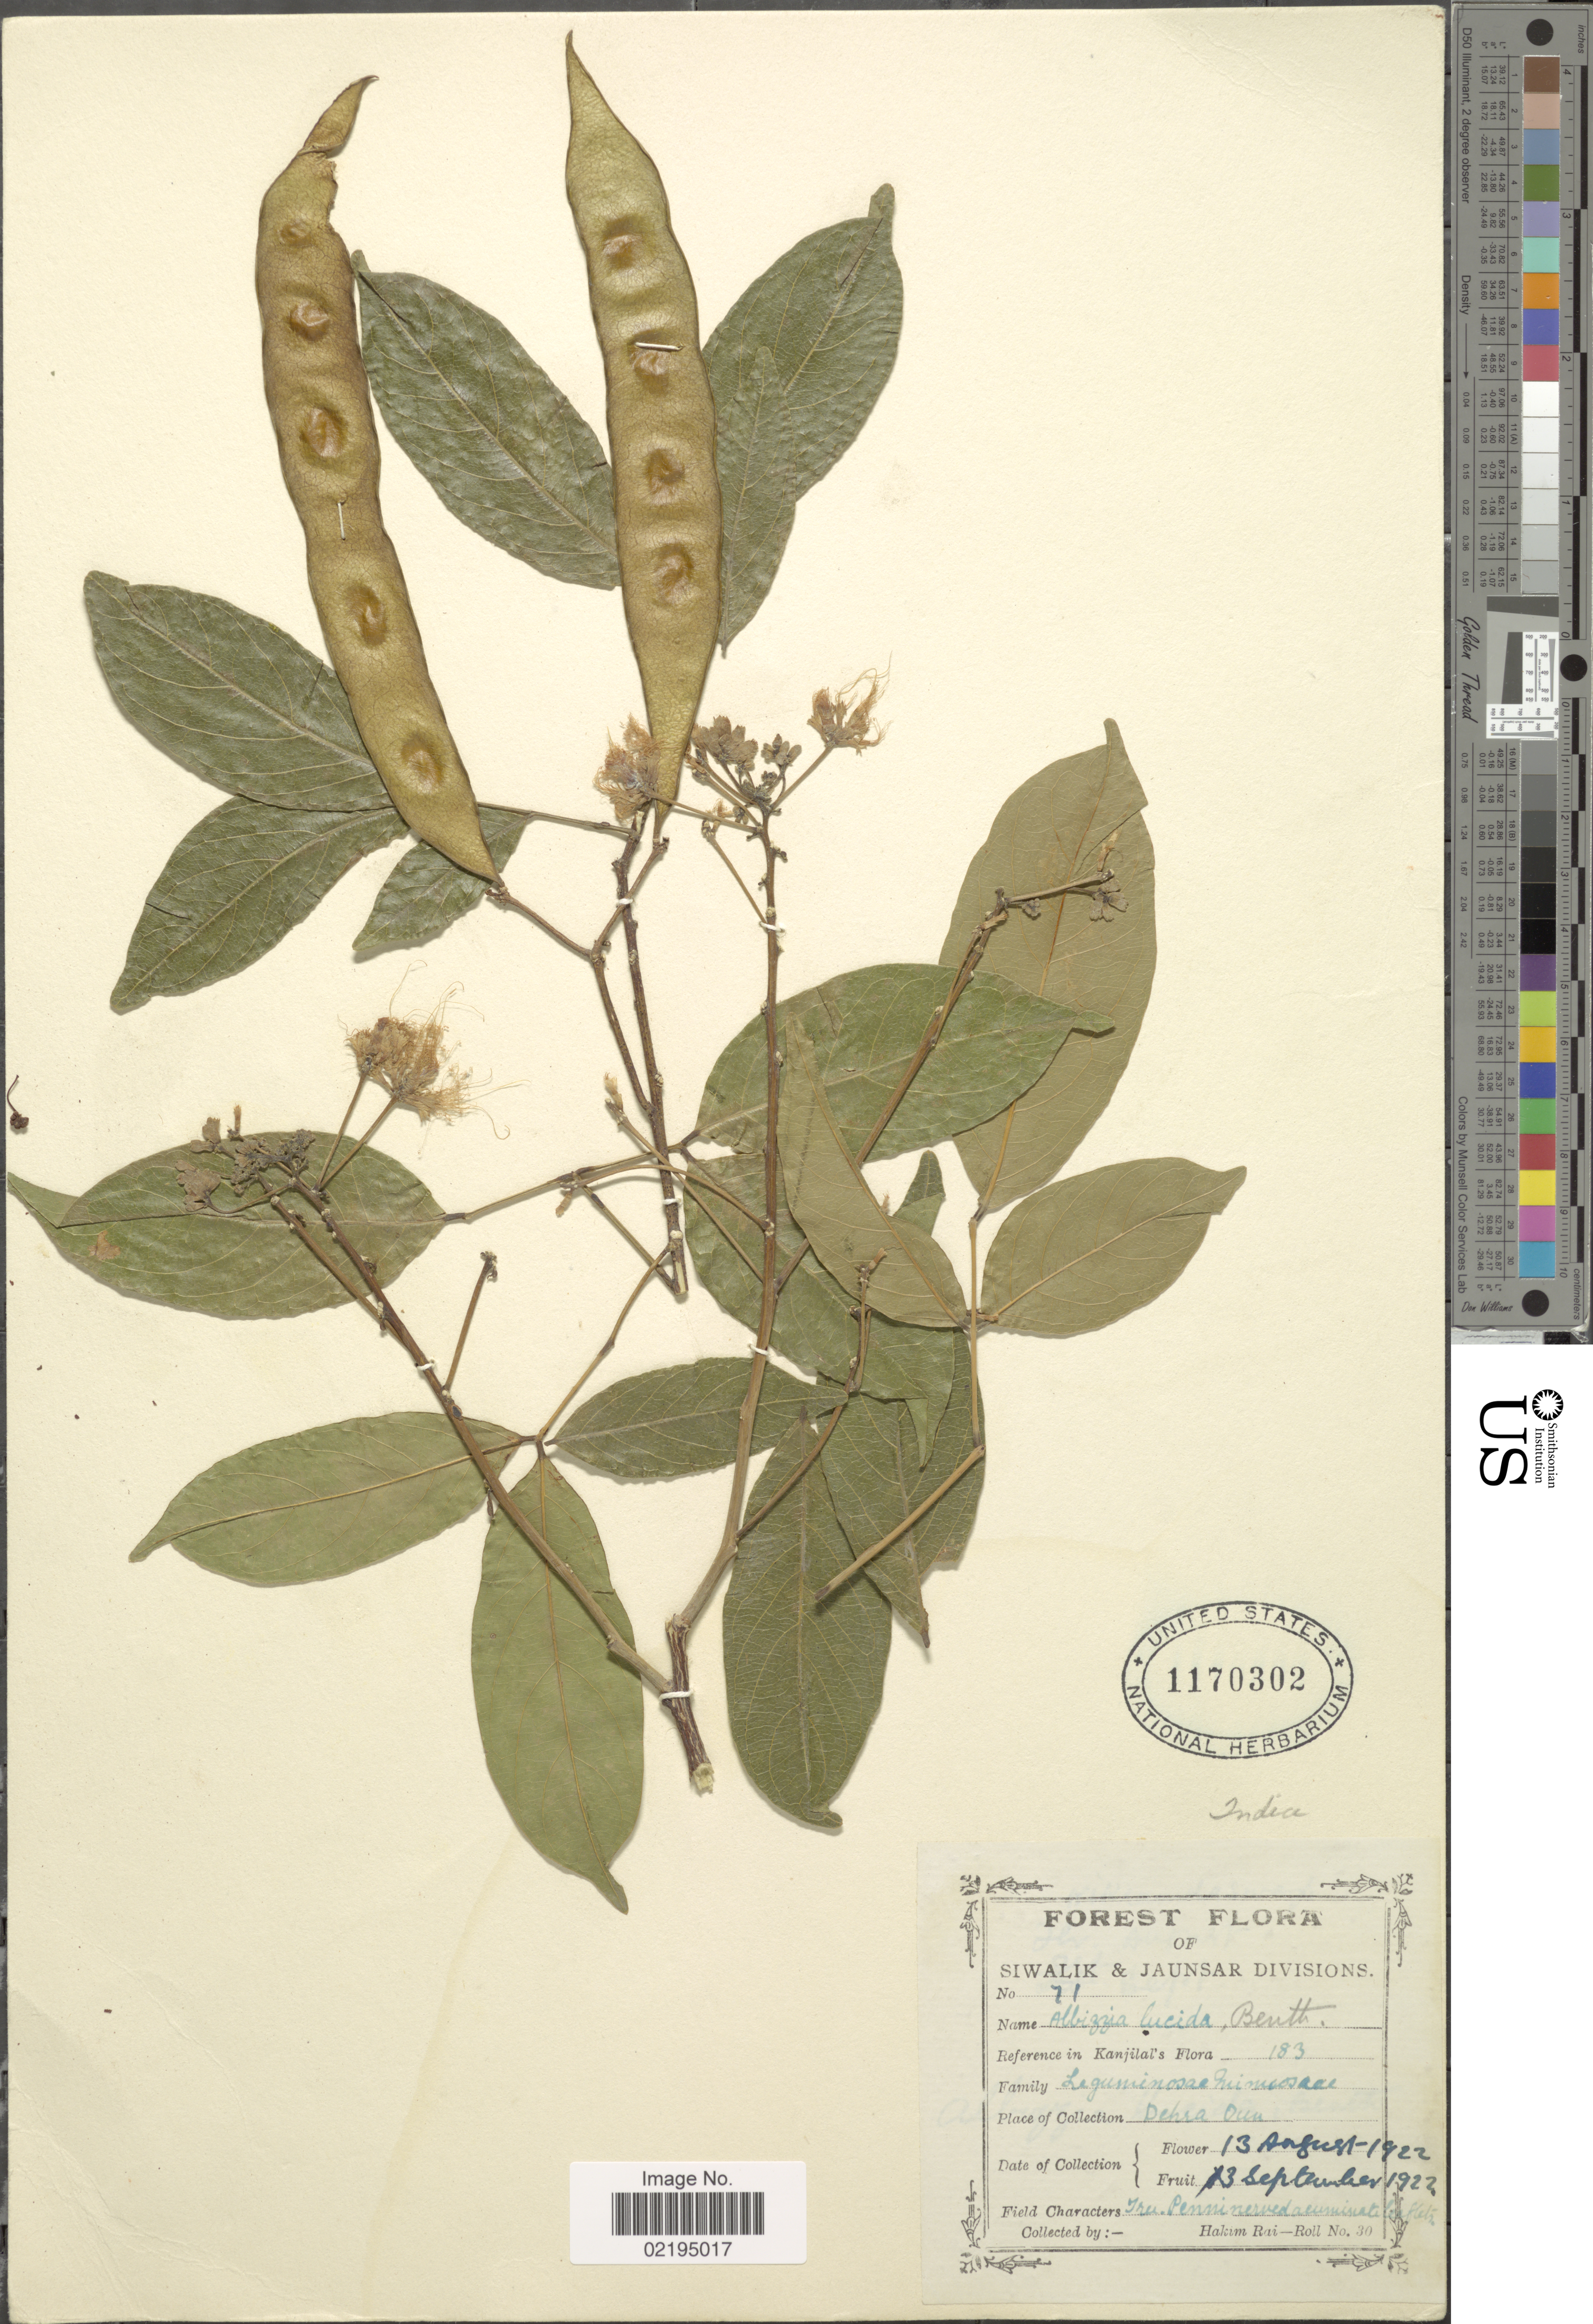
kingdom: Plantae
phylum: Tracheophyta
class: Magnoliopsida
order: Fabales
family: Fabaceae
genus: Albizia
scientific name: Albizia lucida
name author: Benth.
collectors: H. Rai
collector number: Roll? 30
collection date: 1922-08-13/1922-09-13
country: India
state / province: Uttarakhand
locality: Forest flora, Siwalik & Jaunsar Divisions, Dehra Dun.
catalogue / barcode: US 1170302